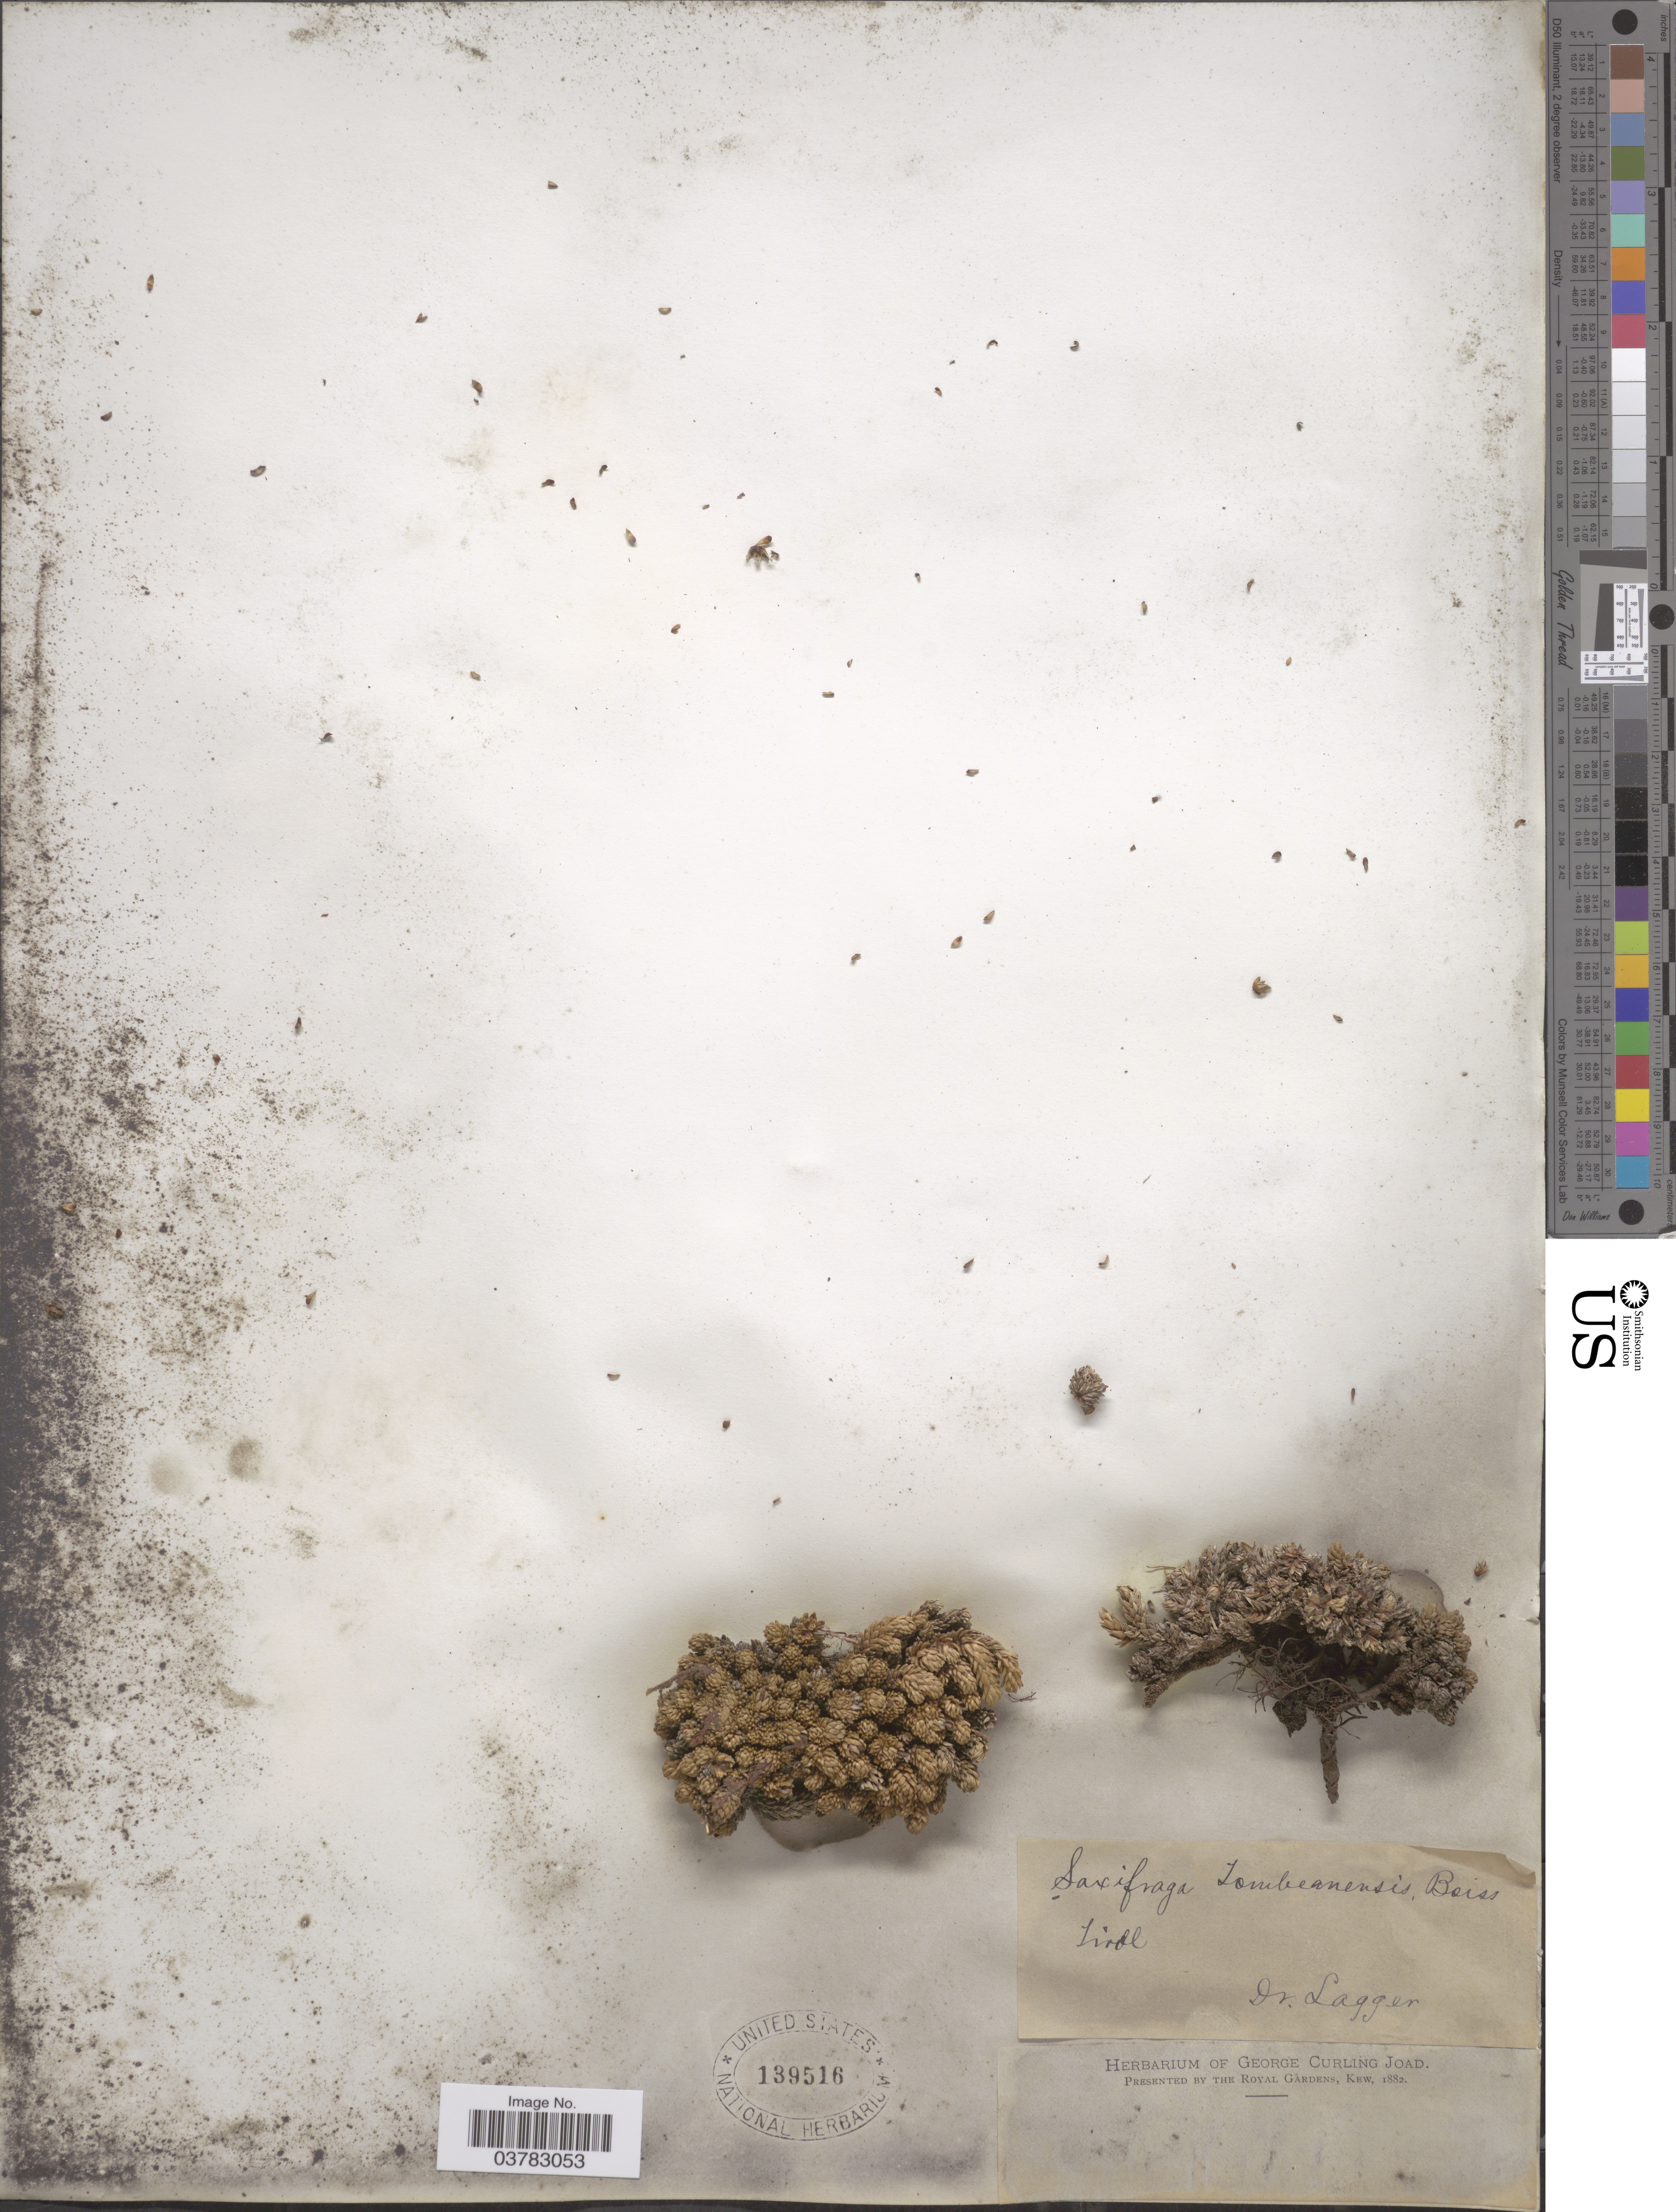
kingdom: Plantae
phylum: Tracheophyta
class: Magnoliopsida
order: Saxifragales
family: Saxifragaceae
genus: Saxifraga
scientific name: Saxifraga tombeanensis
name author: Boiss. ex Engl.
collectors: D. Lagger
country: Austria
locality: Tirol.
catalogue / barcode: US 139516